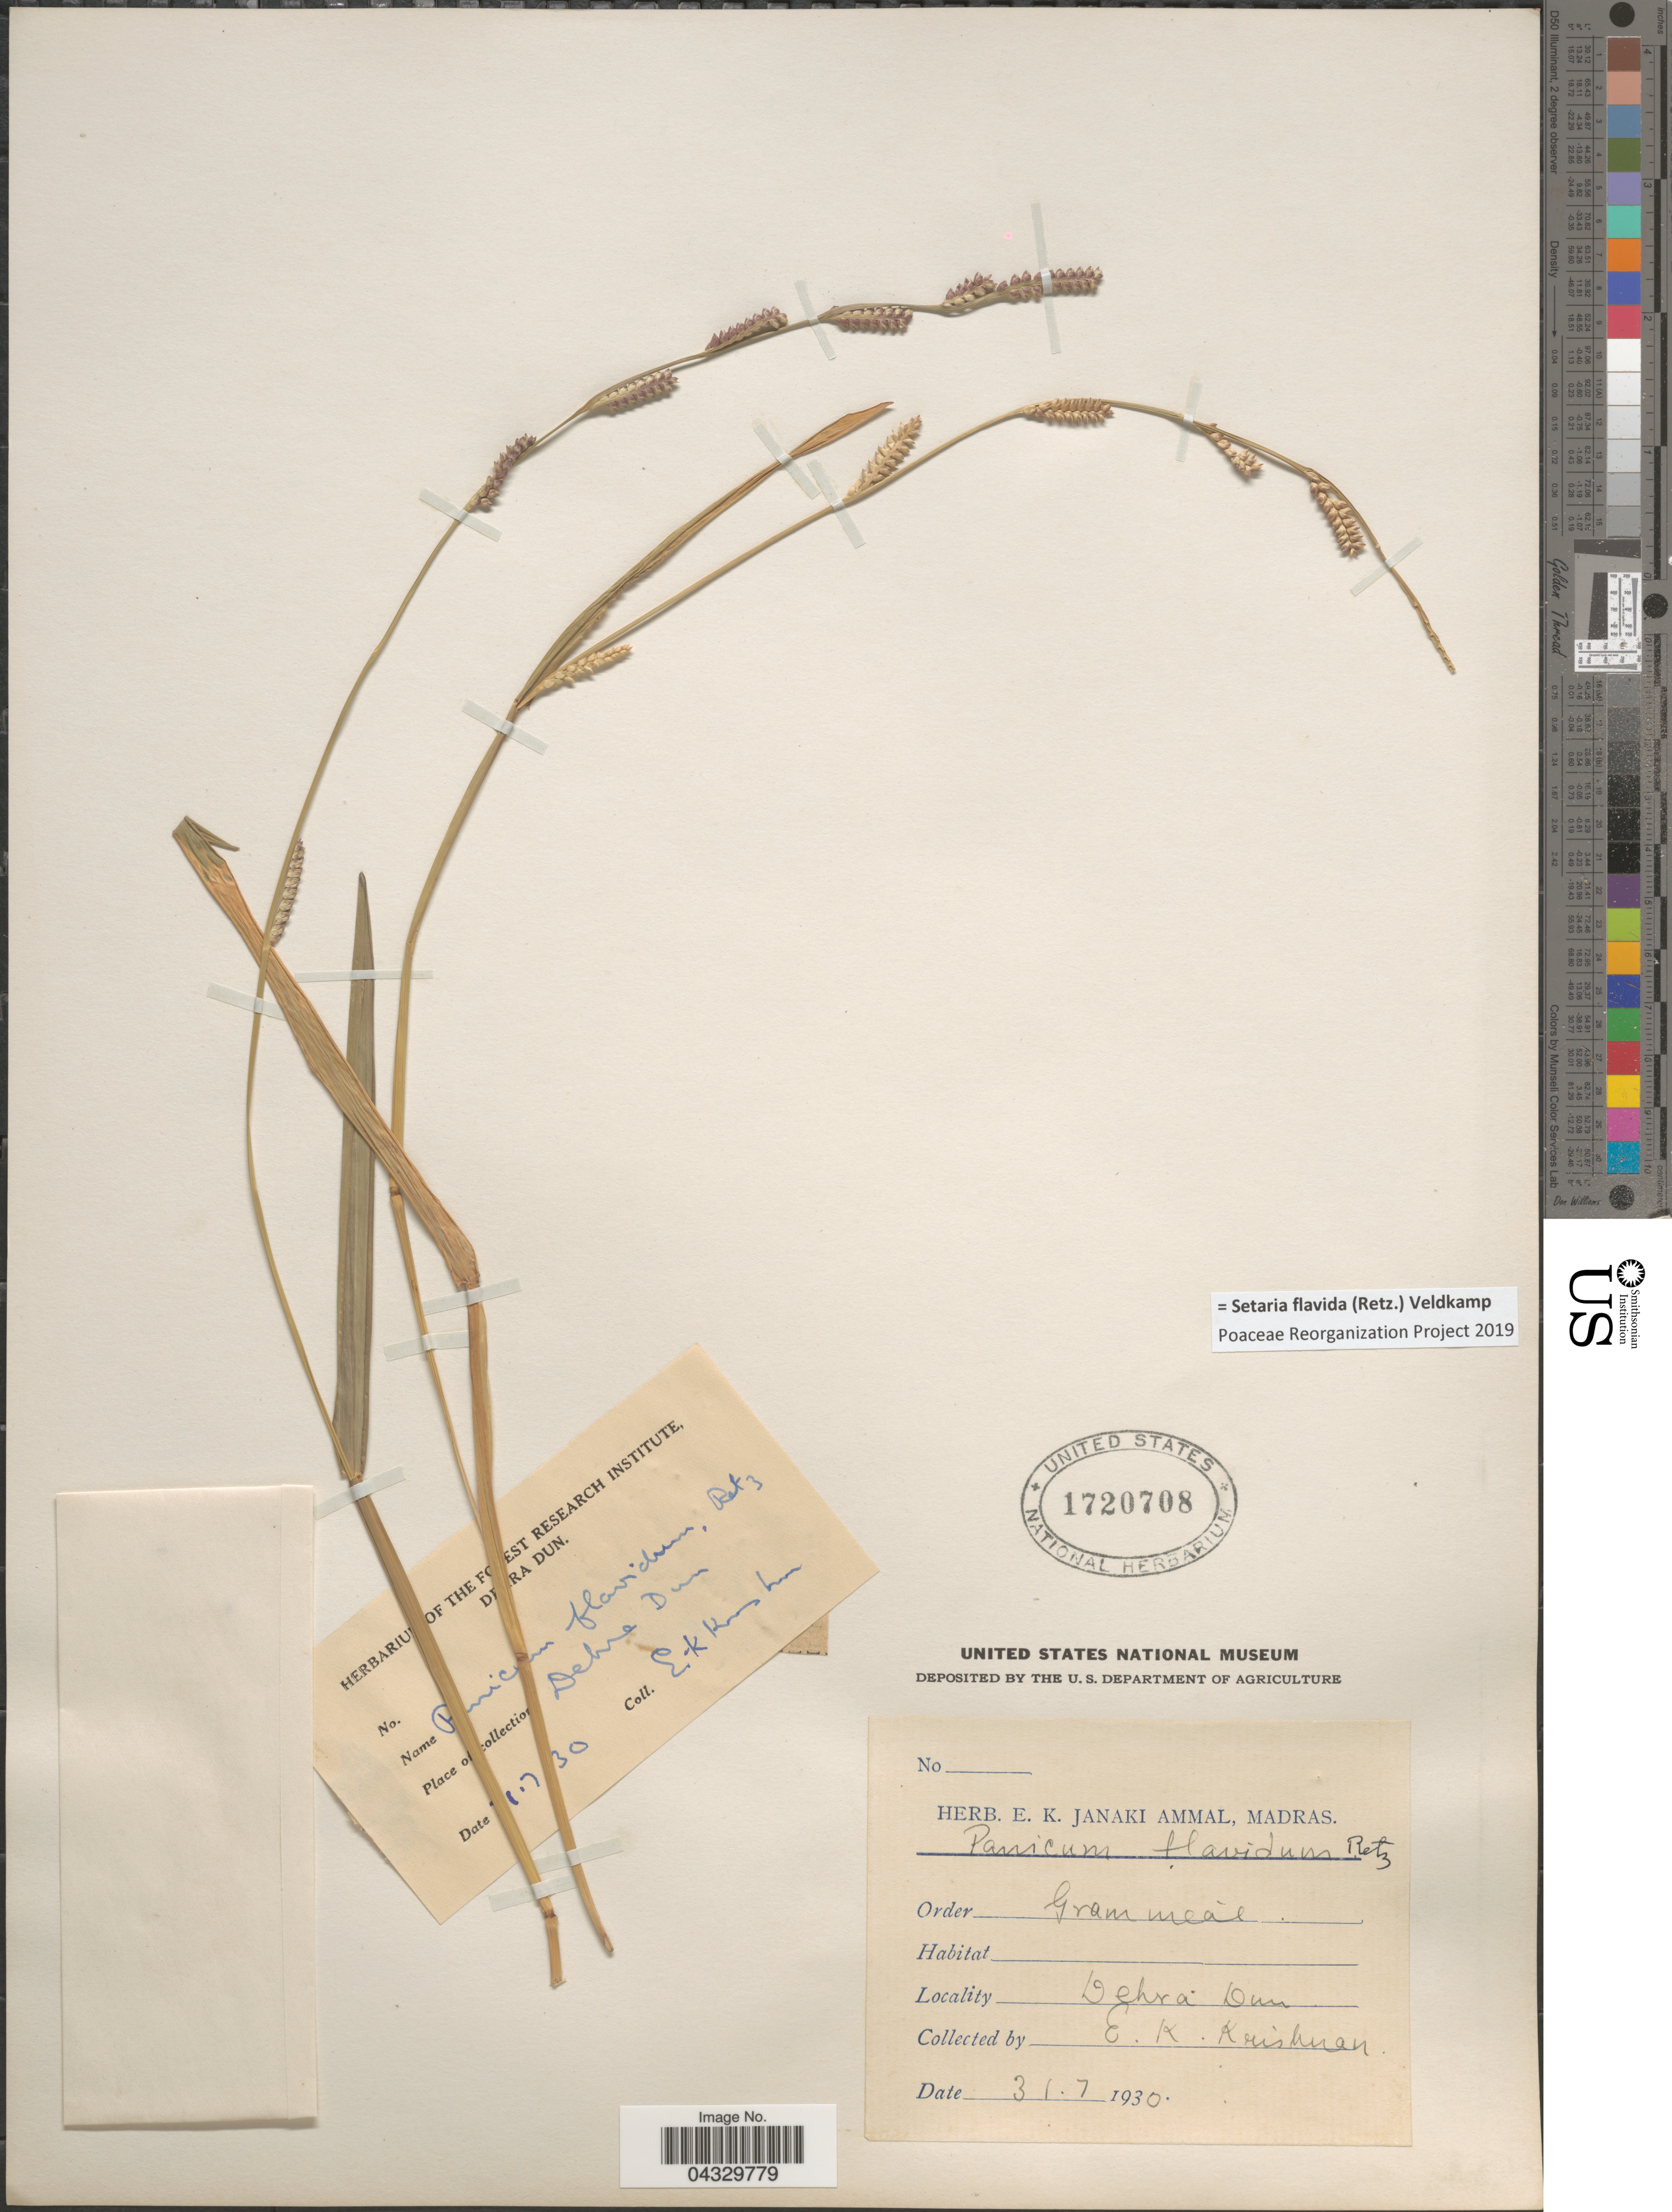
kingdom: Plantae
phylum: Tracheophyta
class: Liliopsida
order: Poales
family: Poaceae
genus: Setaria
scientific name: Setaria flavida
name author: (Retz.) Veldkamp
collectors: E. Krishnan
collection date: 1930-07-31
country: India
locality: Dehra Dun.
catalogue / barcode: US 1720708